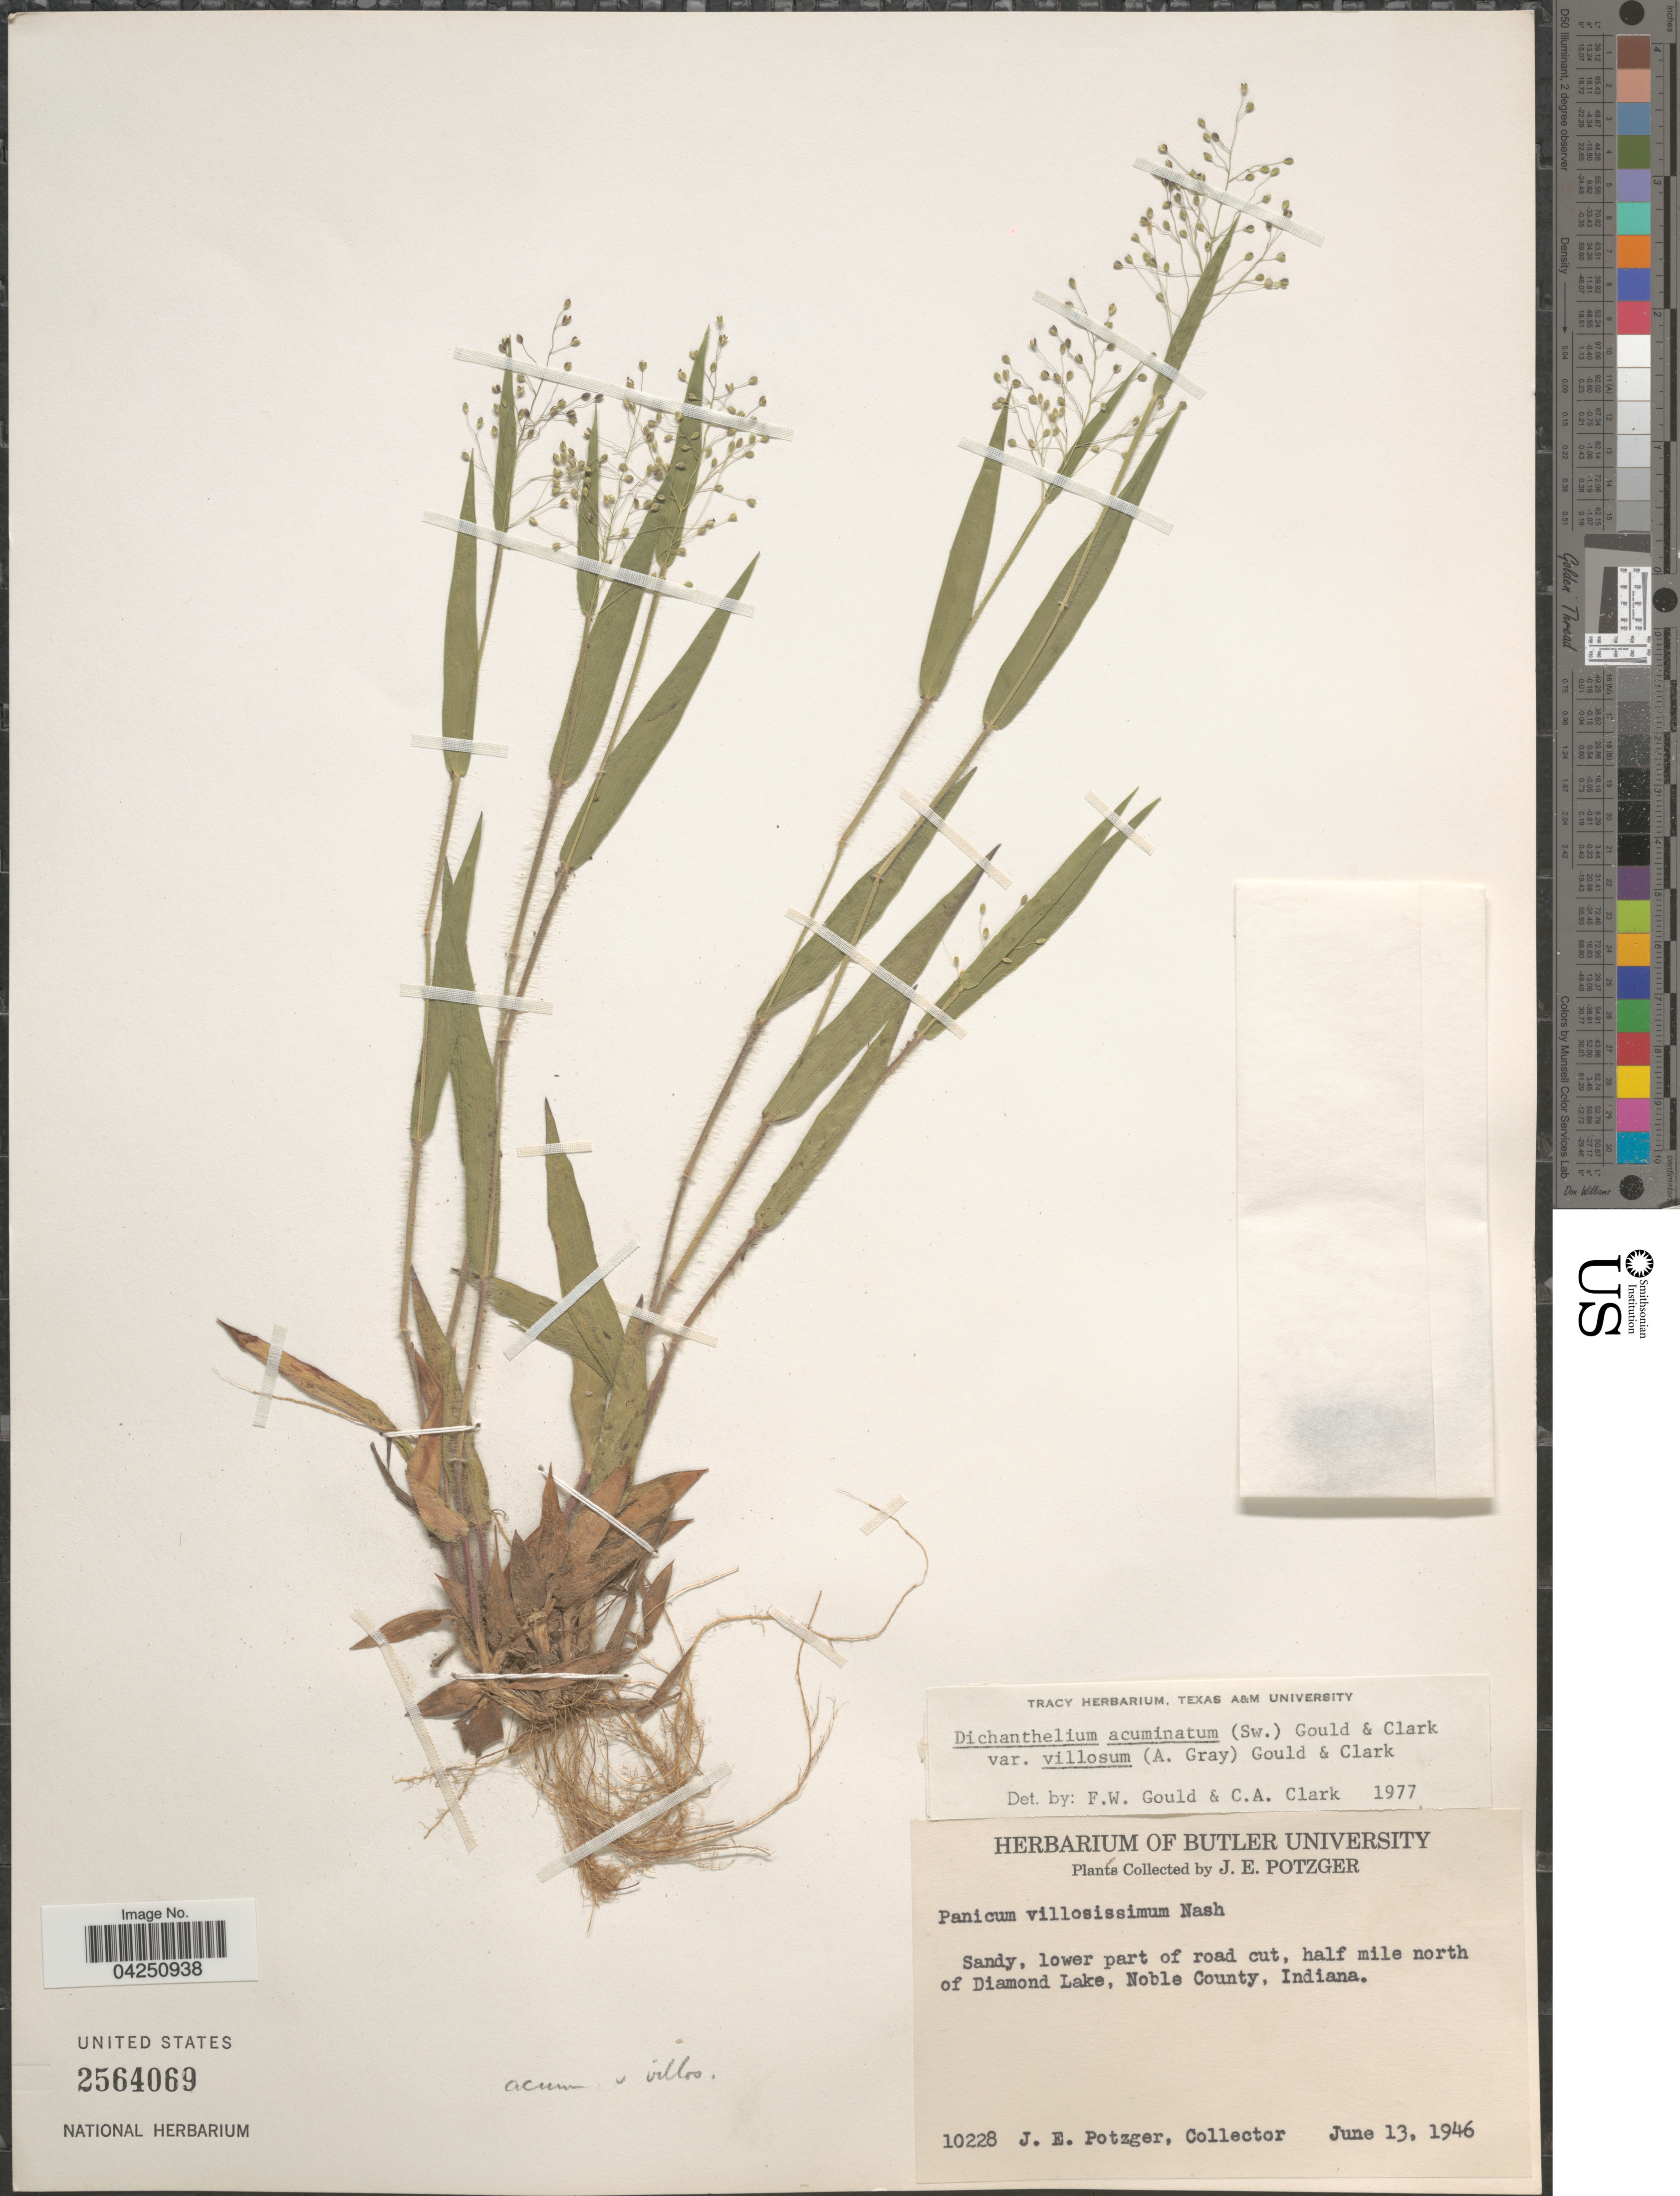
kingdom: Plantae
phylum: Tracheophyta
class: Liliopsida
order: Poales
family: Poaceae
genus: Dichanthelium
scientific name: Dichanthelium acuminatum var. acuminatum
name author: (Sw.) Gould & C.A. Clark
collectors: J. Potzger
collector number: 10228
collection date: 1946-06-13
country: United States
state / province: Indiana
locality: Sandy, lower part of road cut, half mile north of Diamond Lake, Noble County.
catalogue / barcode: US 2564069